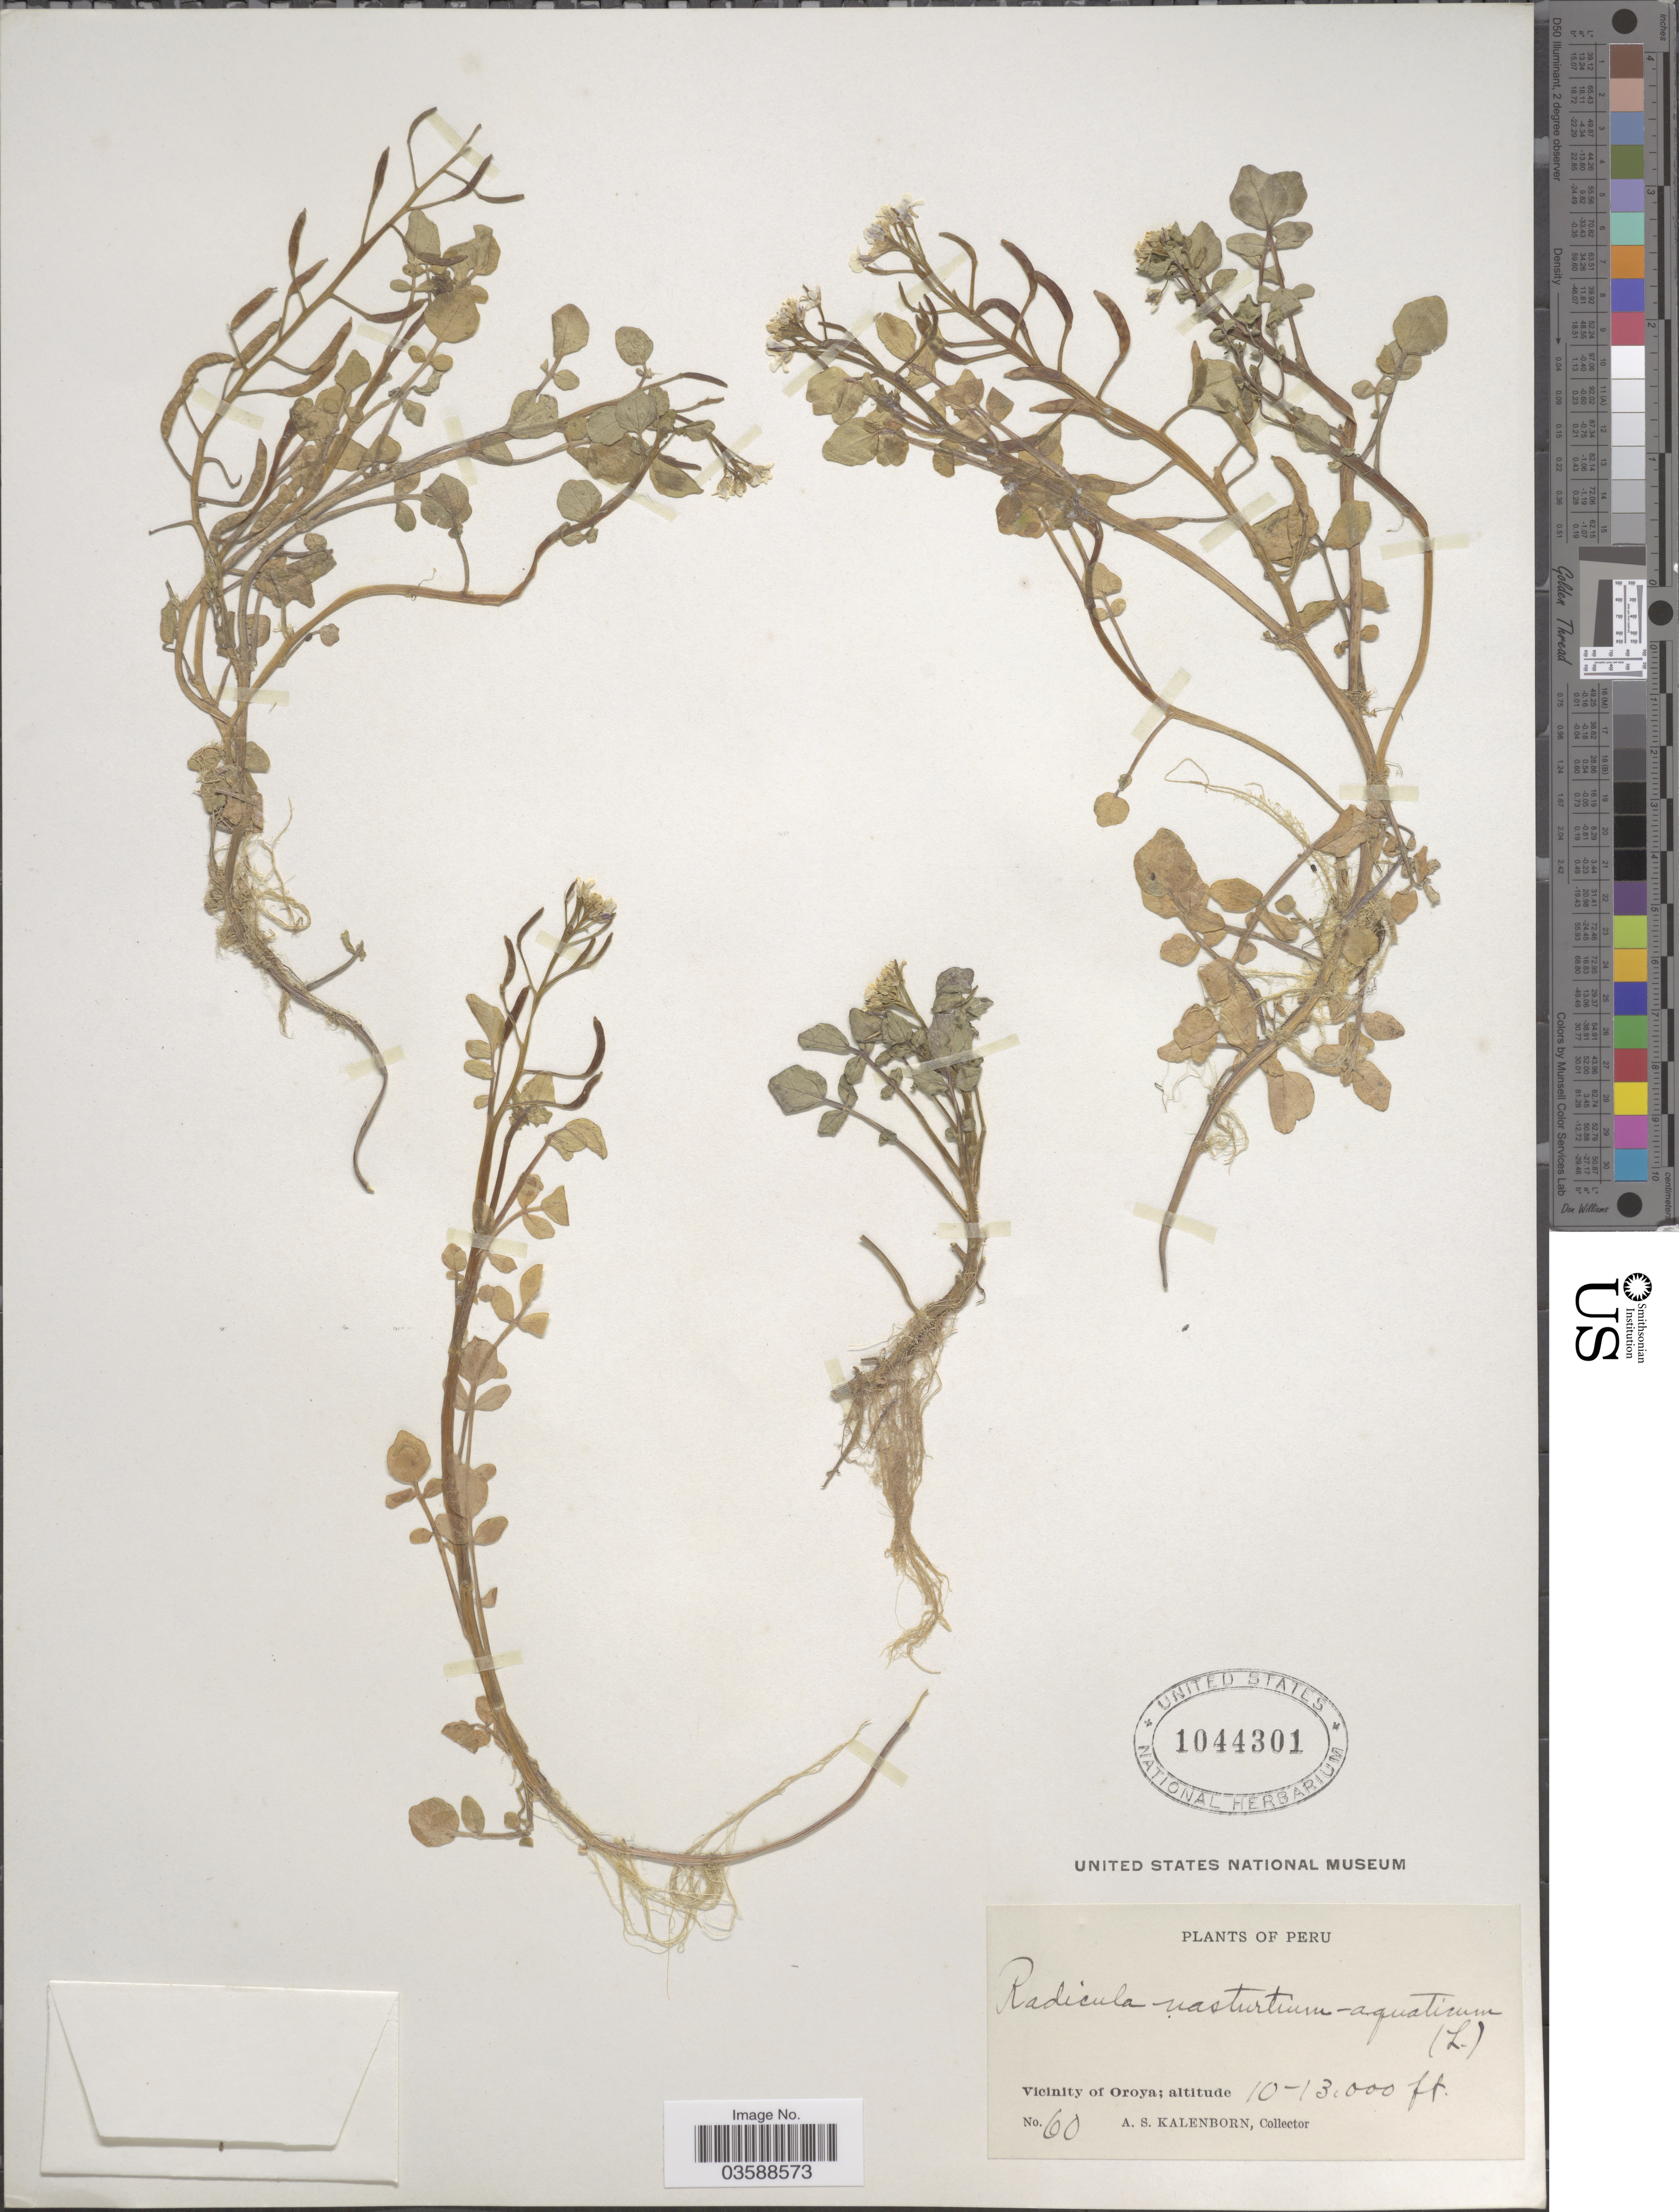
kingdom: Plantae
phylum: Tracheophyta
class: Magnoliopsida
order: Brassicales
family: Brassicaceae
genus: Nasturtium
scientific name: Nasturtium officinale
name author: R. Br.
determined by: Strong, M. T., (US), Smithsonian Institution - National Museum of Natural History (UNITED STATES)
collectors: A. Kalenborn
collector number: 60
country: Peru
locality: Vicinity of Oroya.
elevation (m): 3048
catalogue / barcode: US 1044301